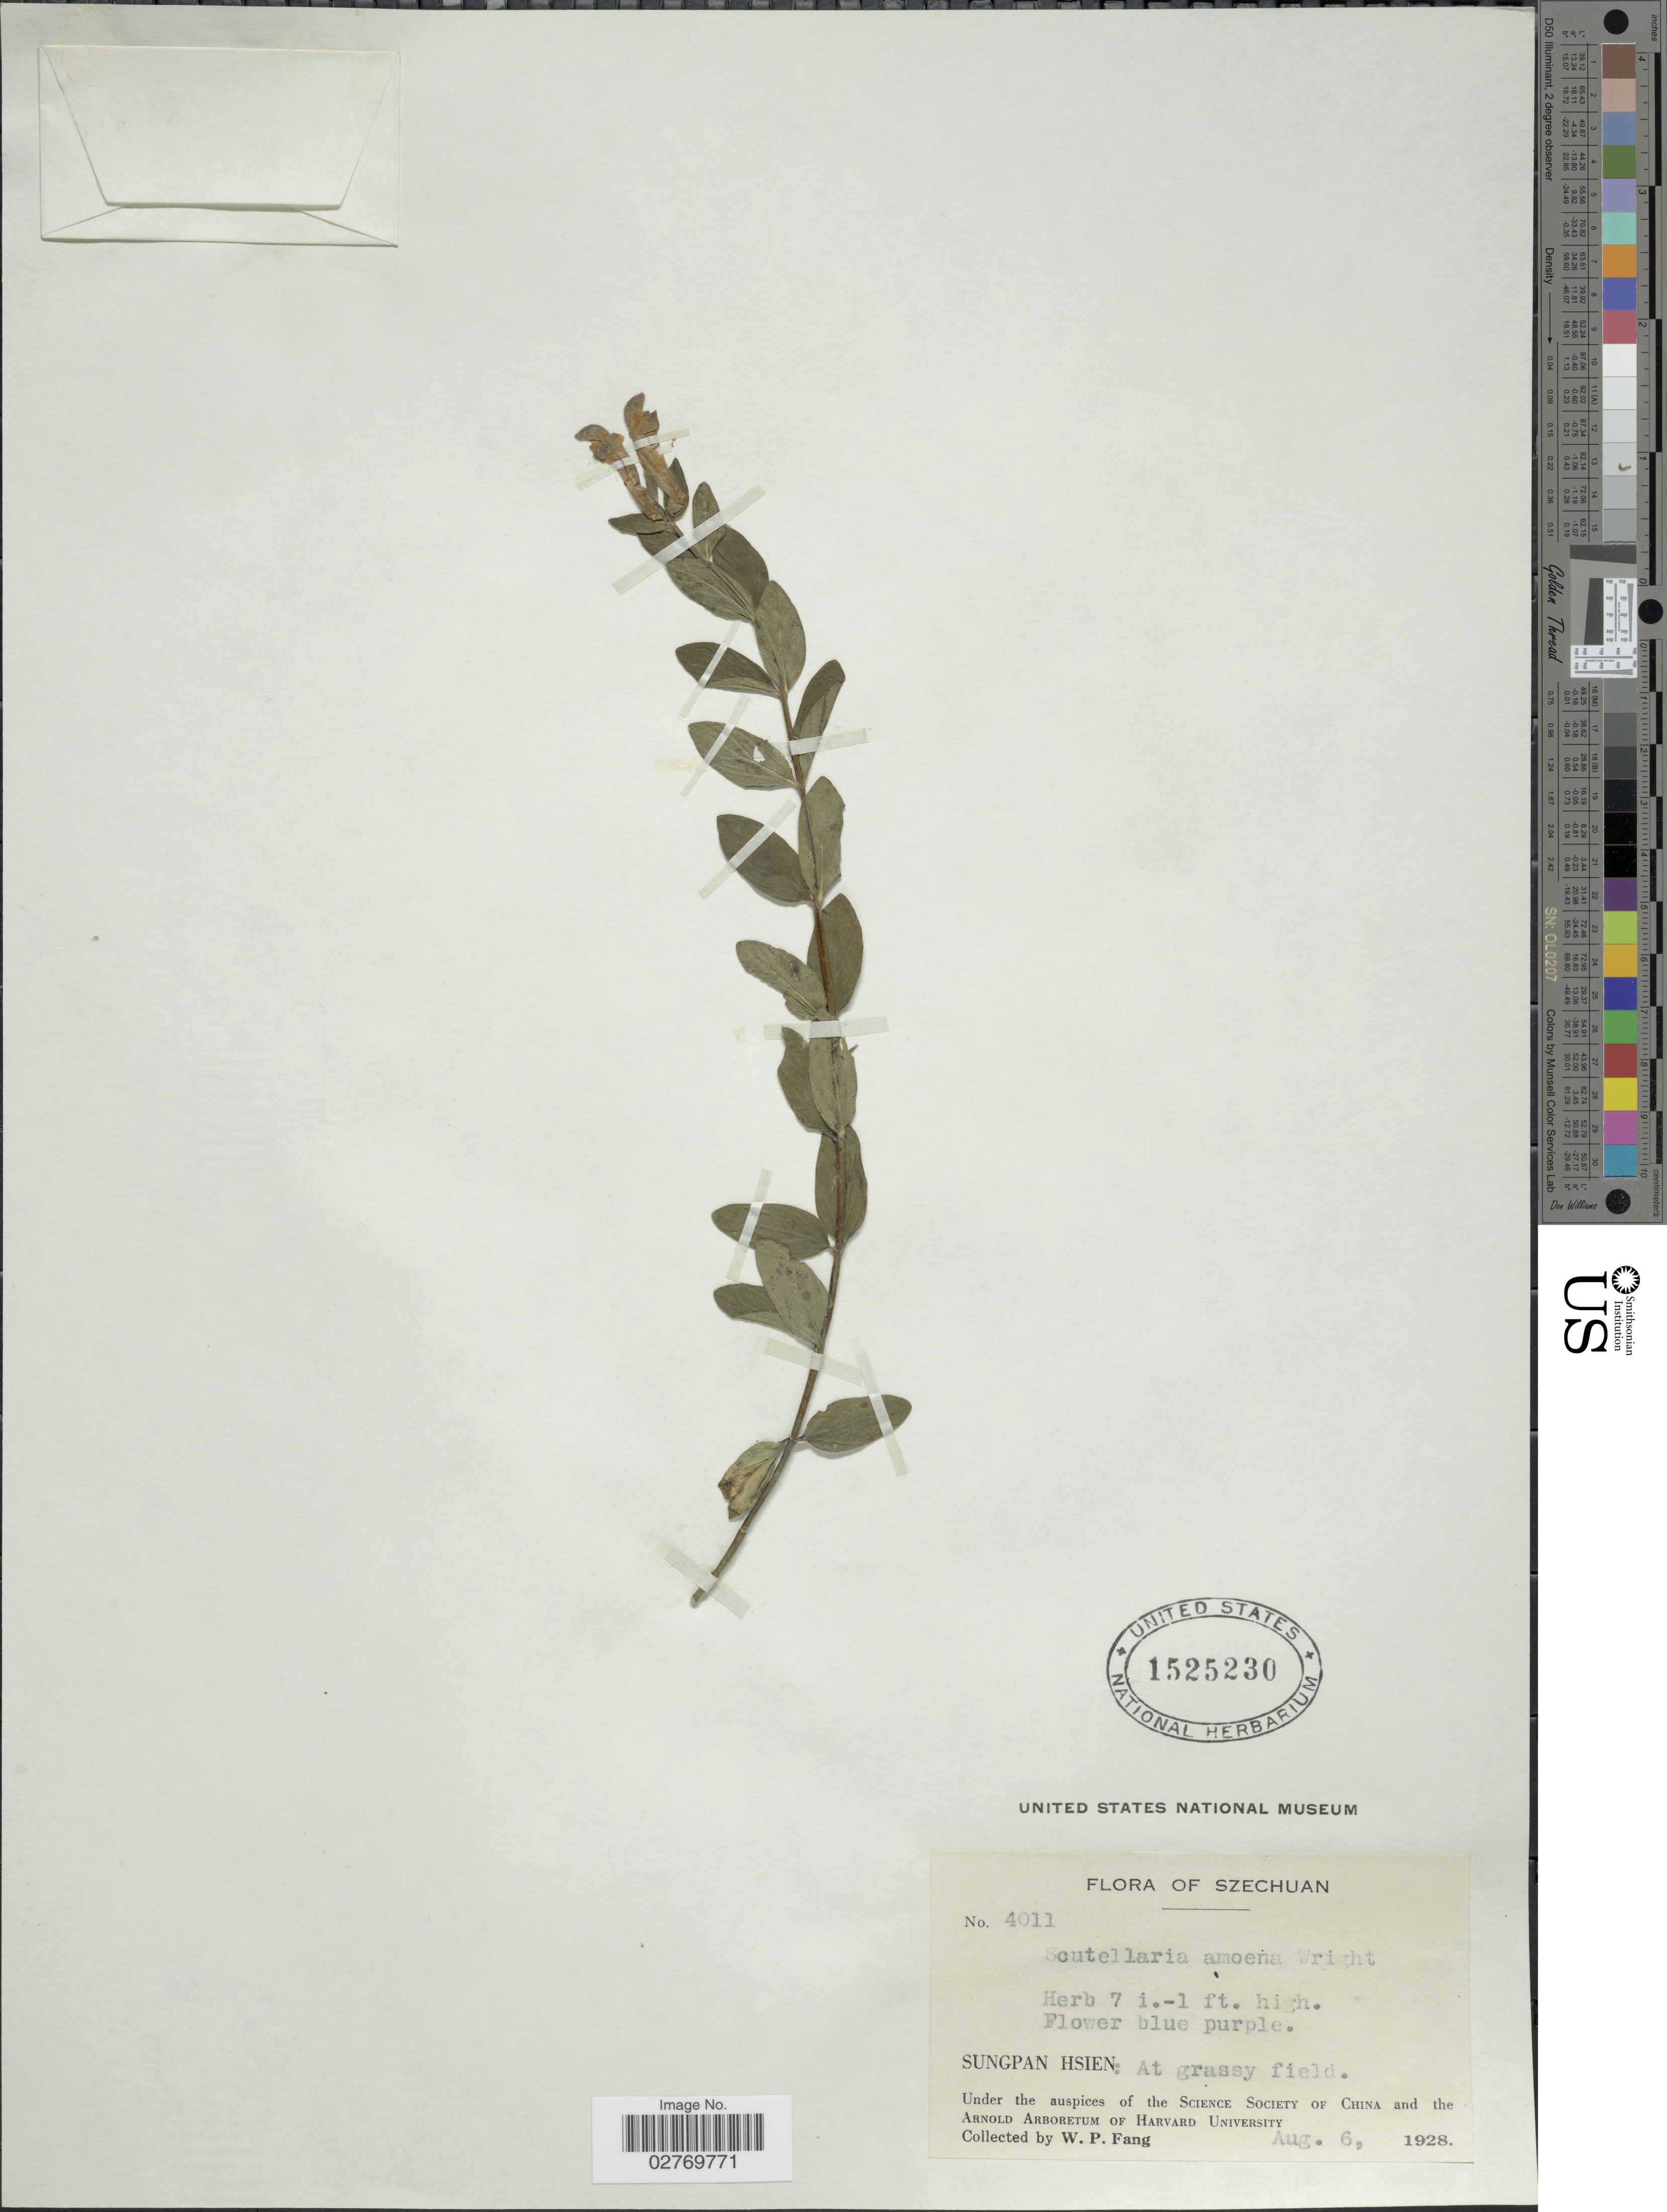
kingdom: Plantae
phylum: Tracheophyta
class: Magnoliopsida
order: Lamiales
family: Lamiaceae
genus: Scutellaria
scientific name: Scutellaria amoena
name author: C.H. Wright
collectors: W. P. Fang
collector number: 4011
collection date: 1928-08-06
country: China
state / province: Sichuan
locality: Szechuan. Sungpan Hsien: At grassy field.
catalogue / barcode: US 1525230